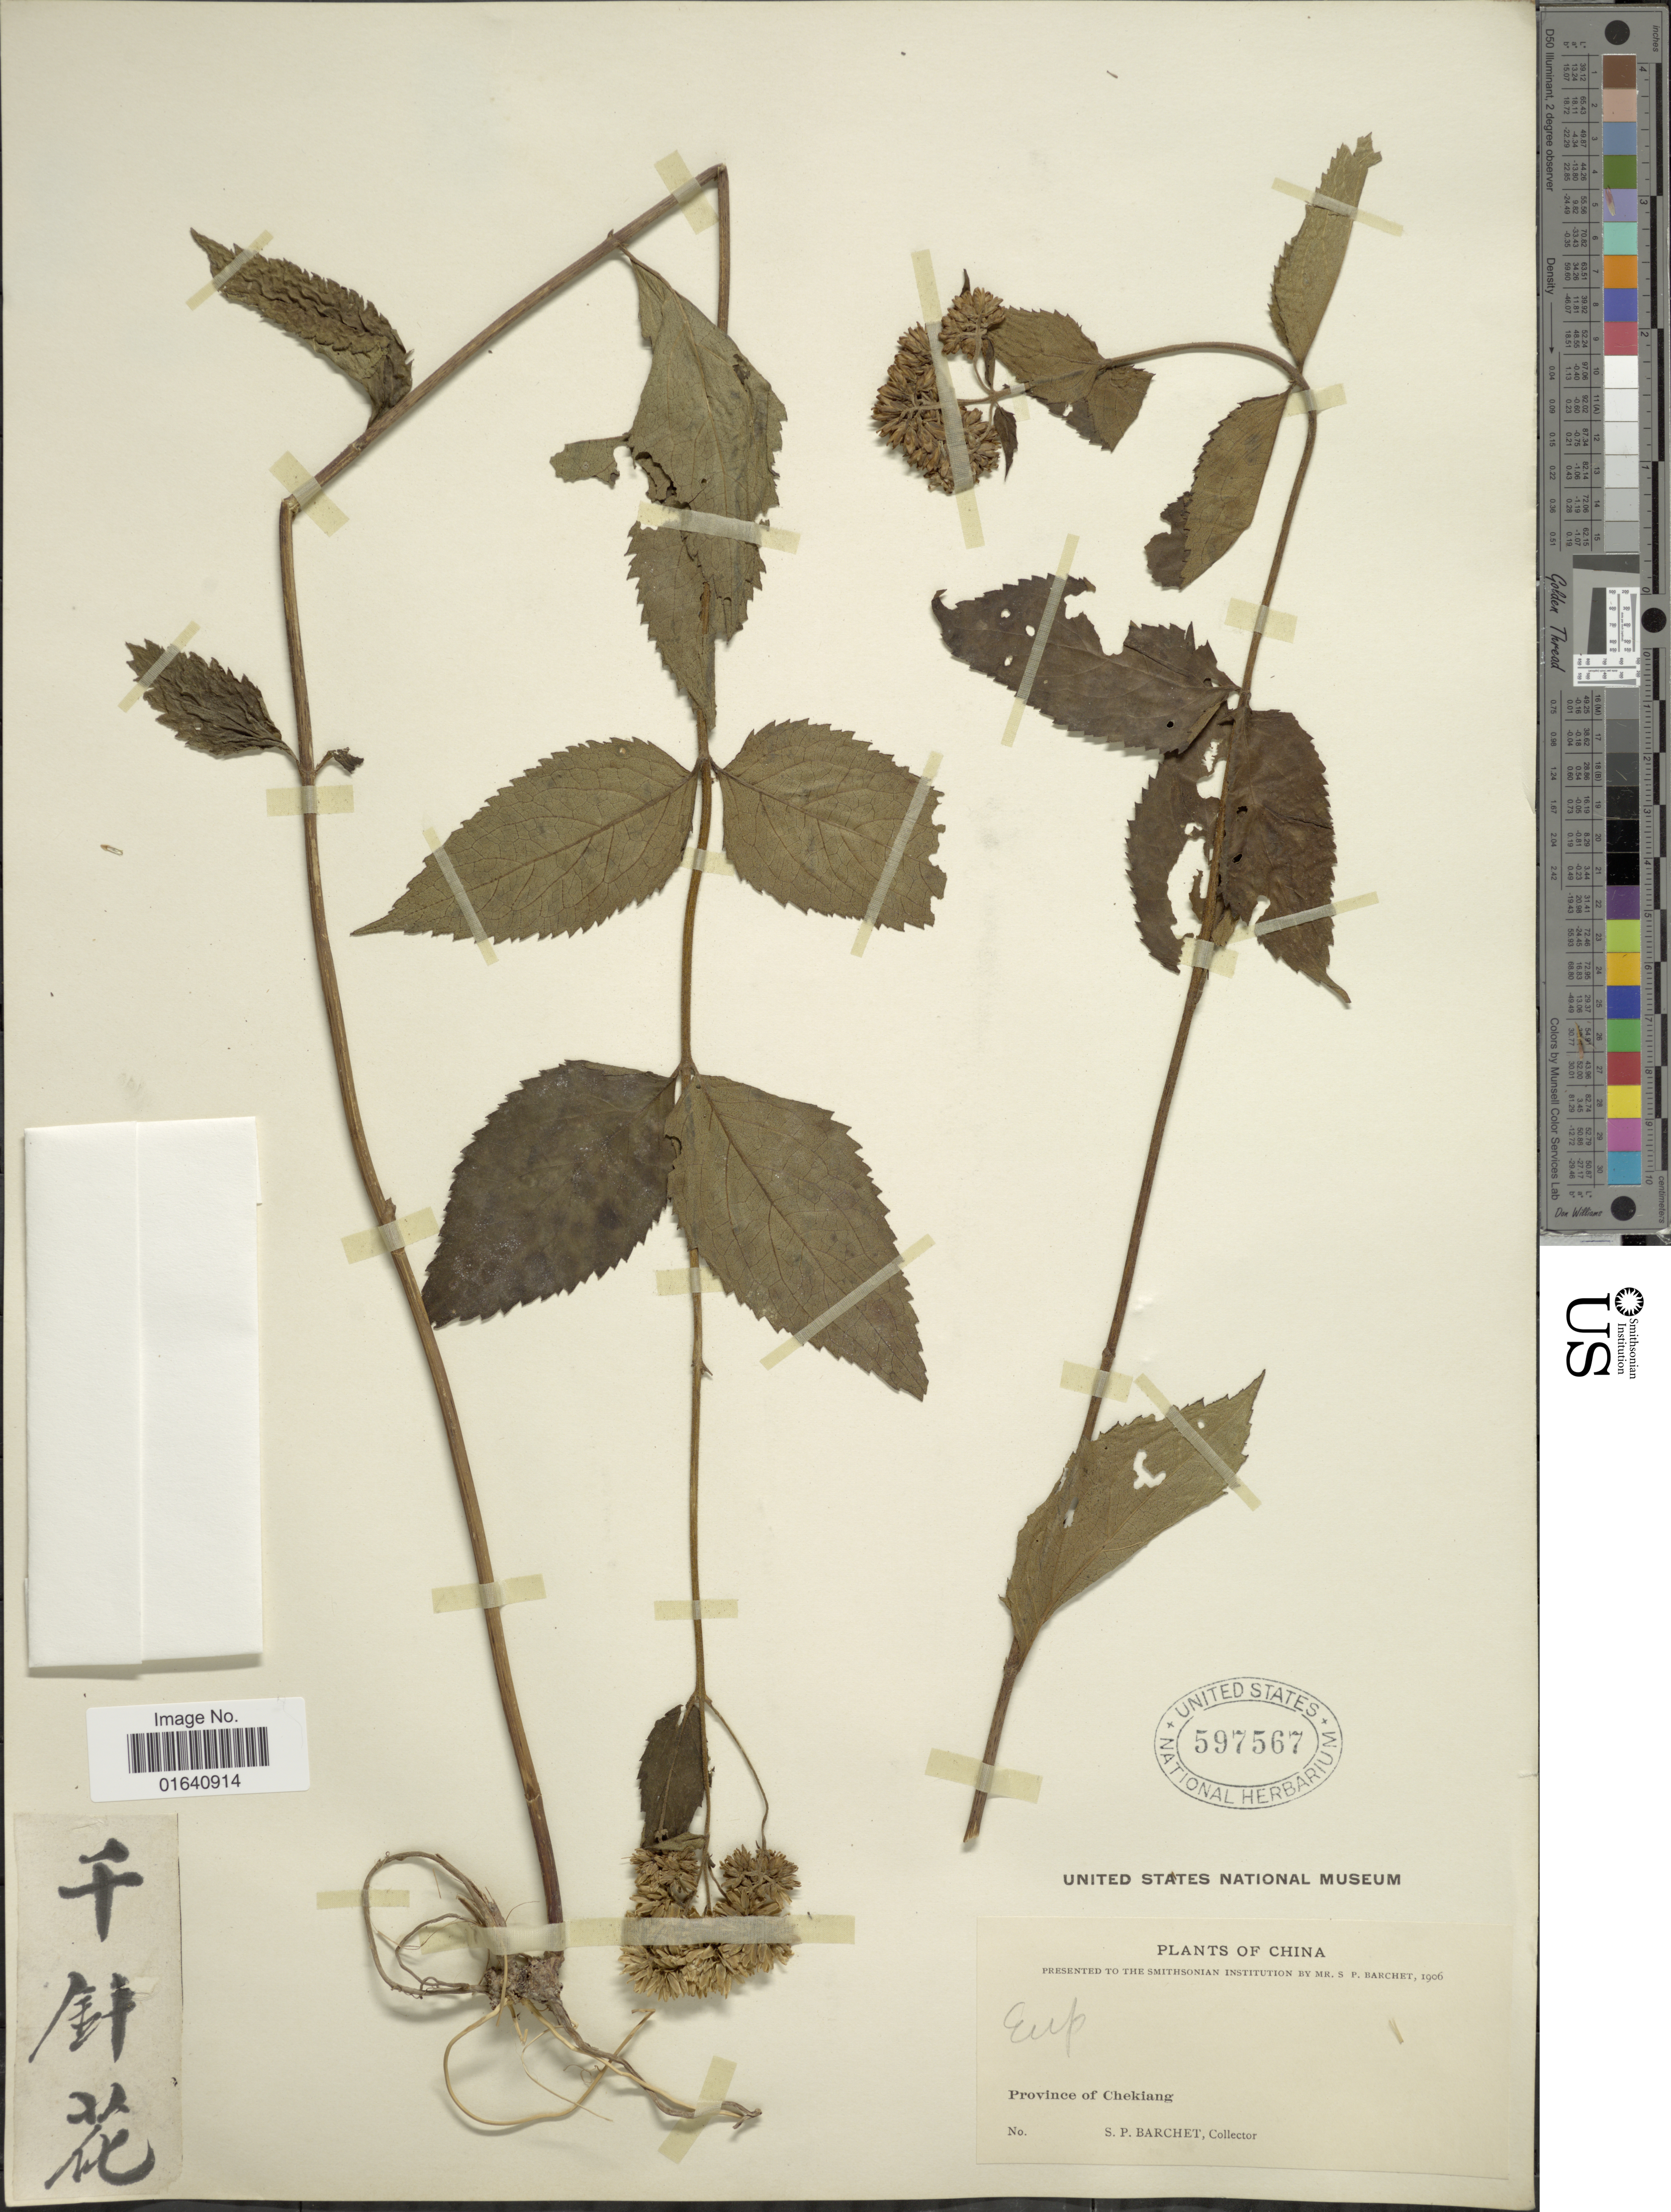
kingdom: Plantae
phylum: Tracheophyta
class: Magnoliopsida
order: Asterales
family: Asteraceae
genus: Eupatorium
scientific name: Eupatorium sp.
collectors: S. P. Barchet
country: China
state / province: Zhejiang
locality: Province of Chekian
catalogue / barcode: US 597567